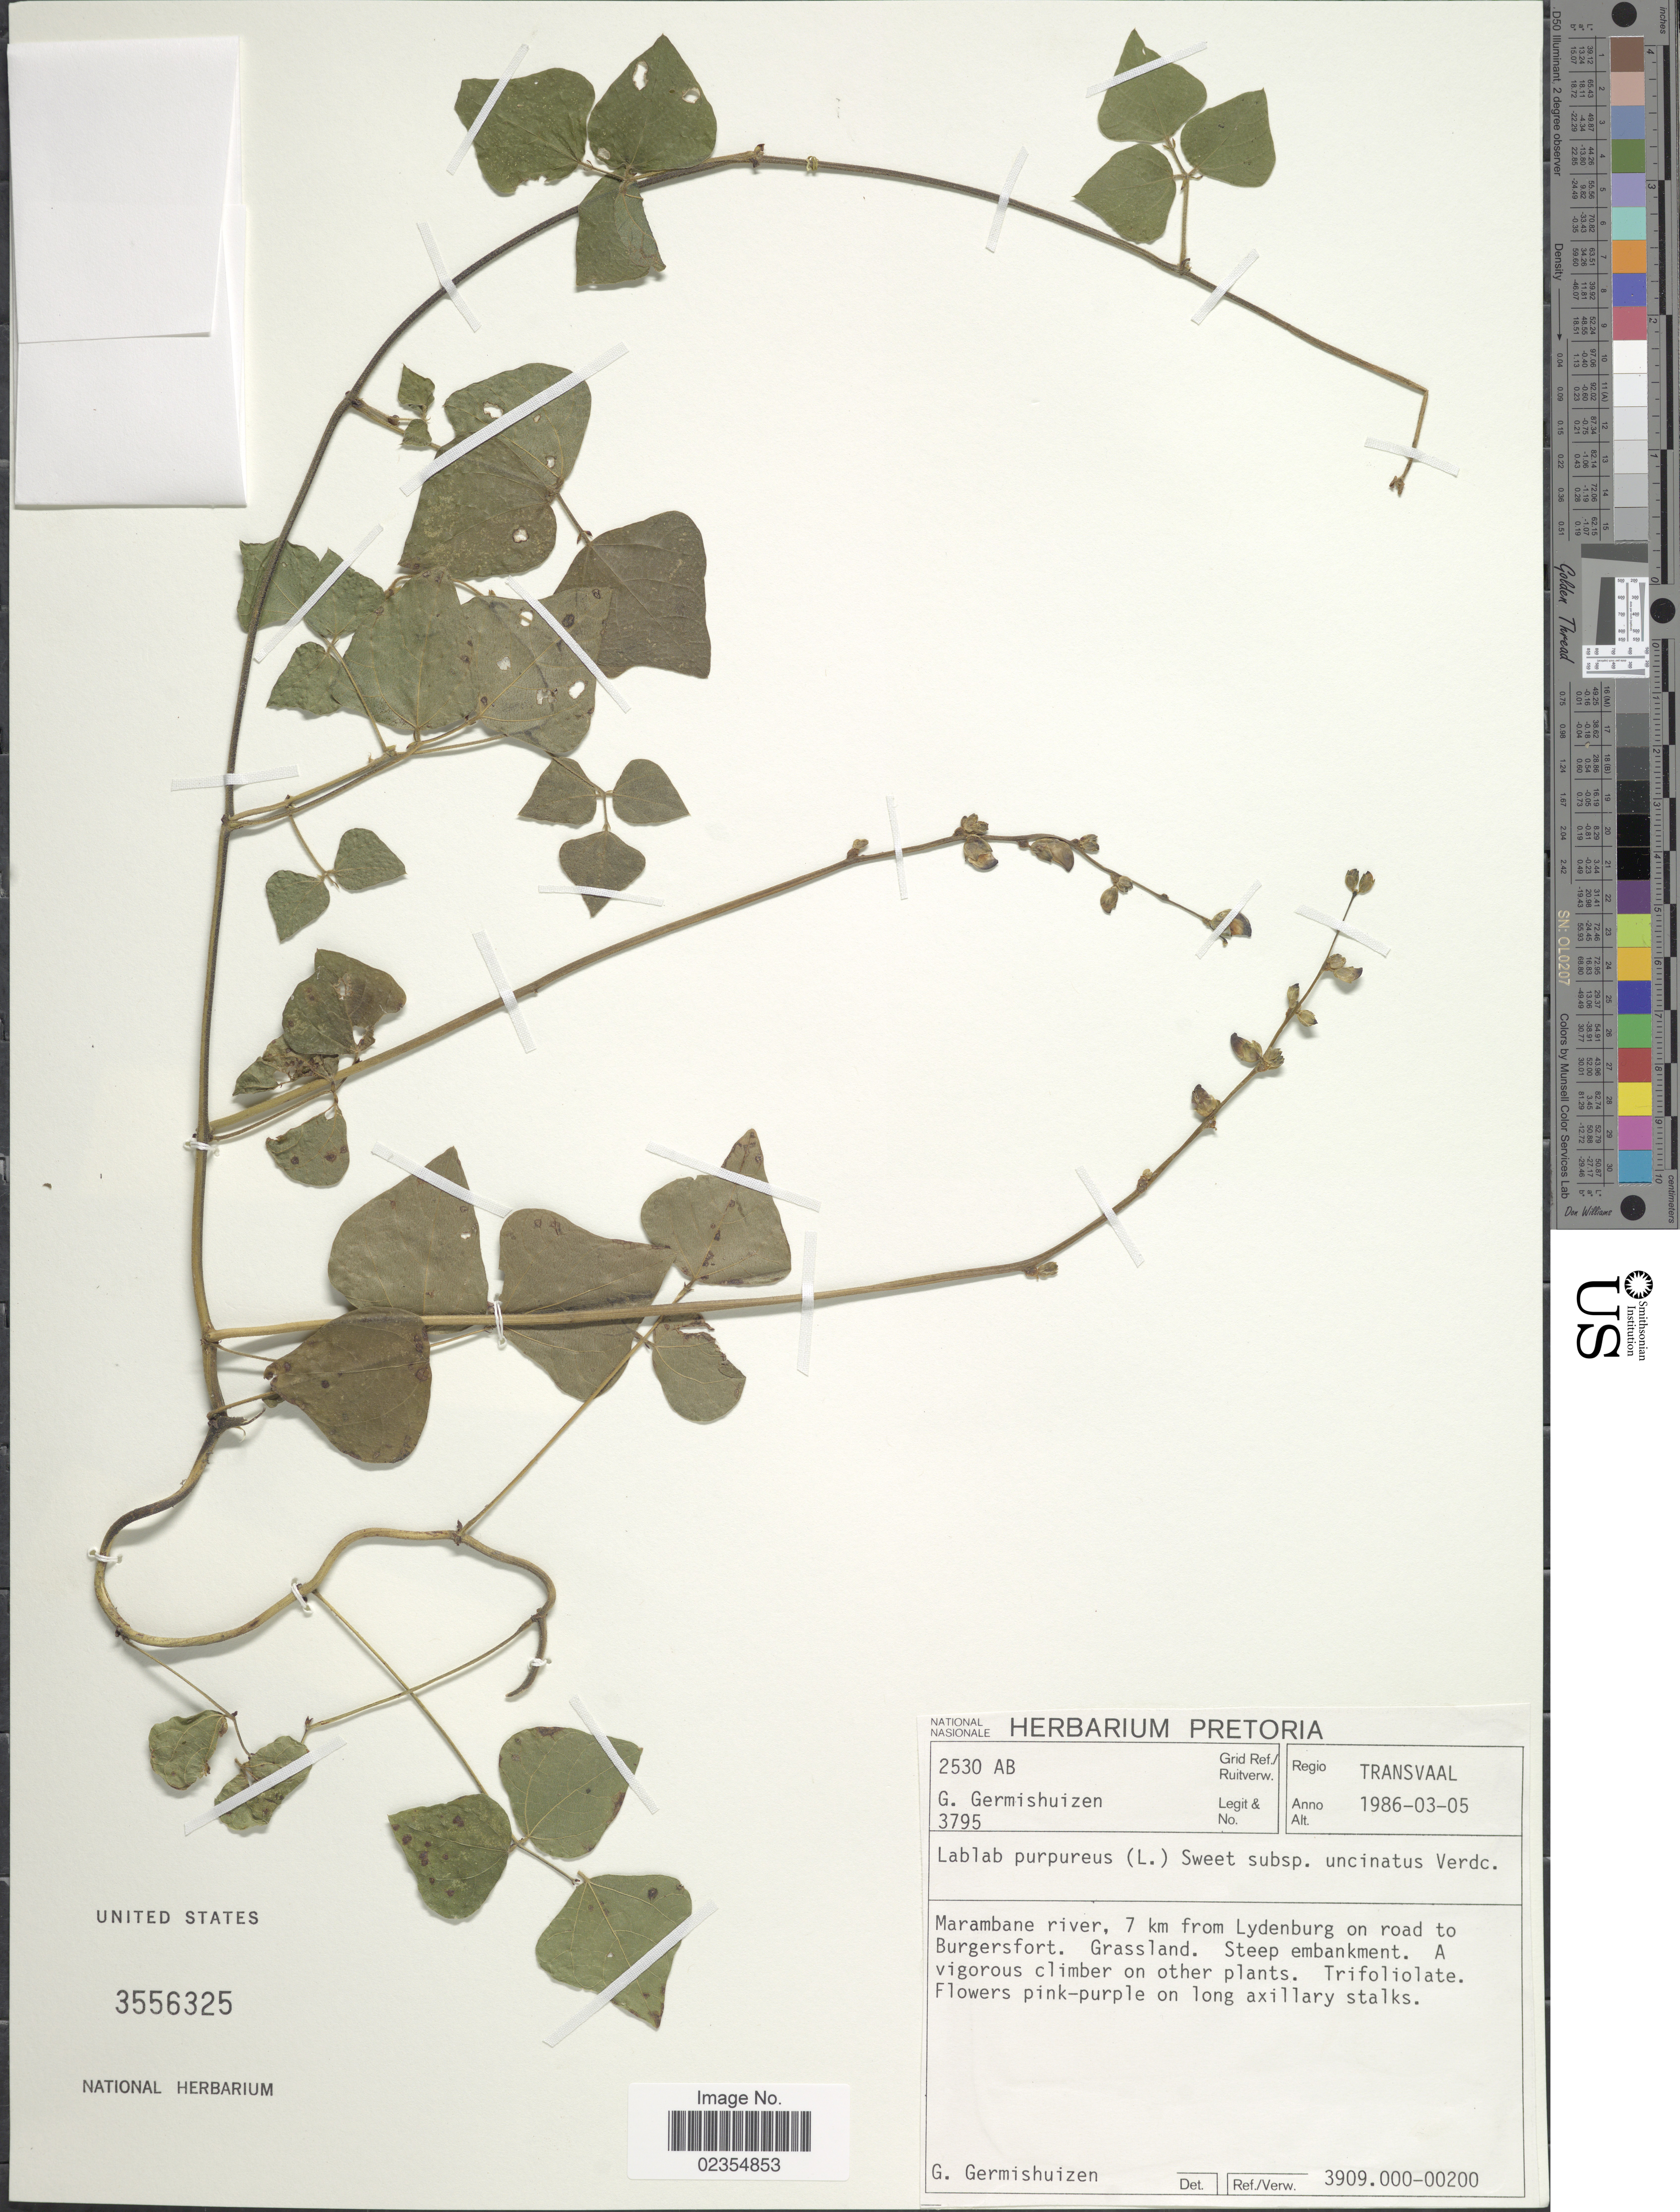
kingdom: Plantae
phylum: Tracheophyta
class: Magnoliopsida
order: Fabales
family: Fabaceae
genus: Lablab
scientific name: Lablab purpureus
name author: (L.) Sweet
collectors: G. Germishuizen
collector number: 2530AB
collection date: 1986-03-05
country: South Africa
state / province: Limpopo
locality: Regio Transvaal, Marambane river, 7 km from Lydenburg on road to Burgersfort, Grassland, Steep embankment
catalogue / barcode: US 3556325